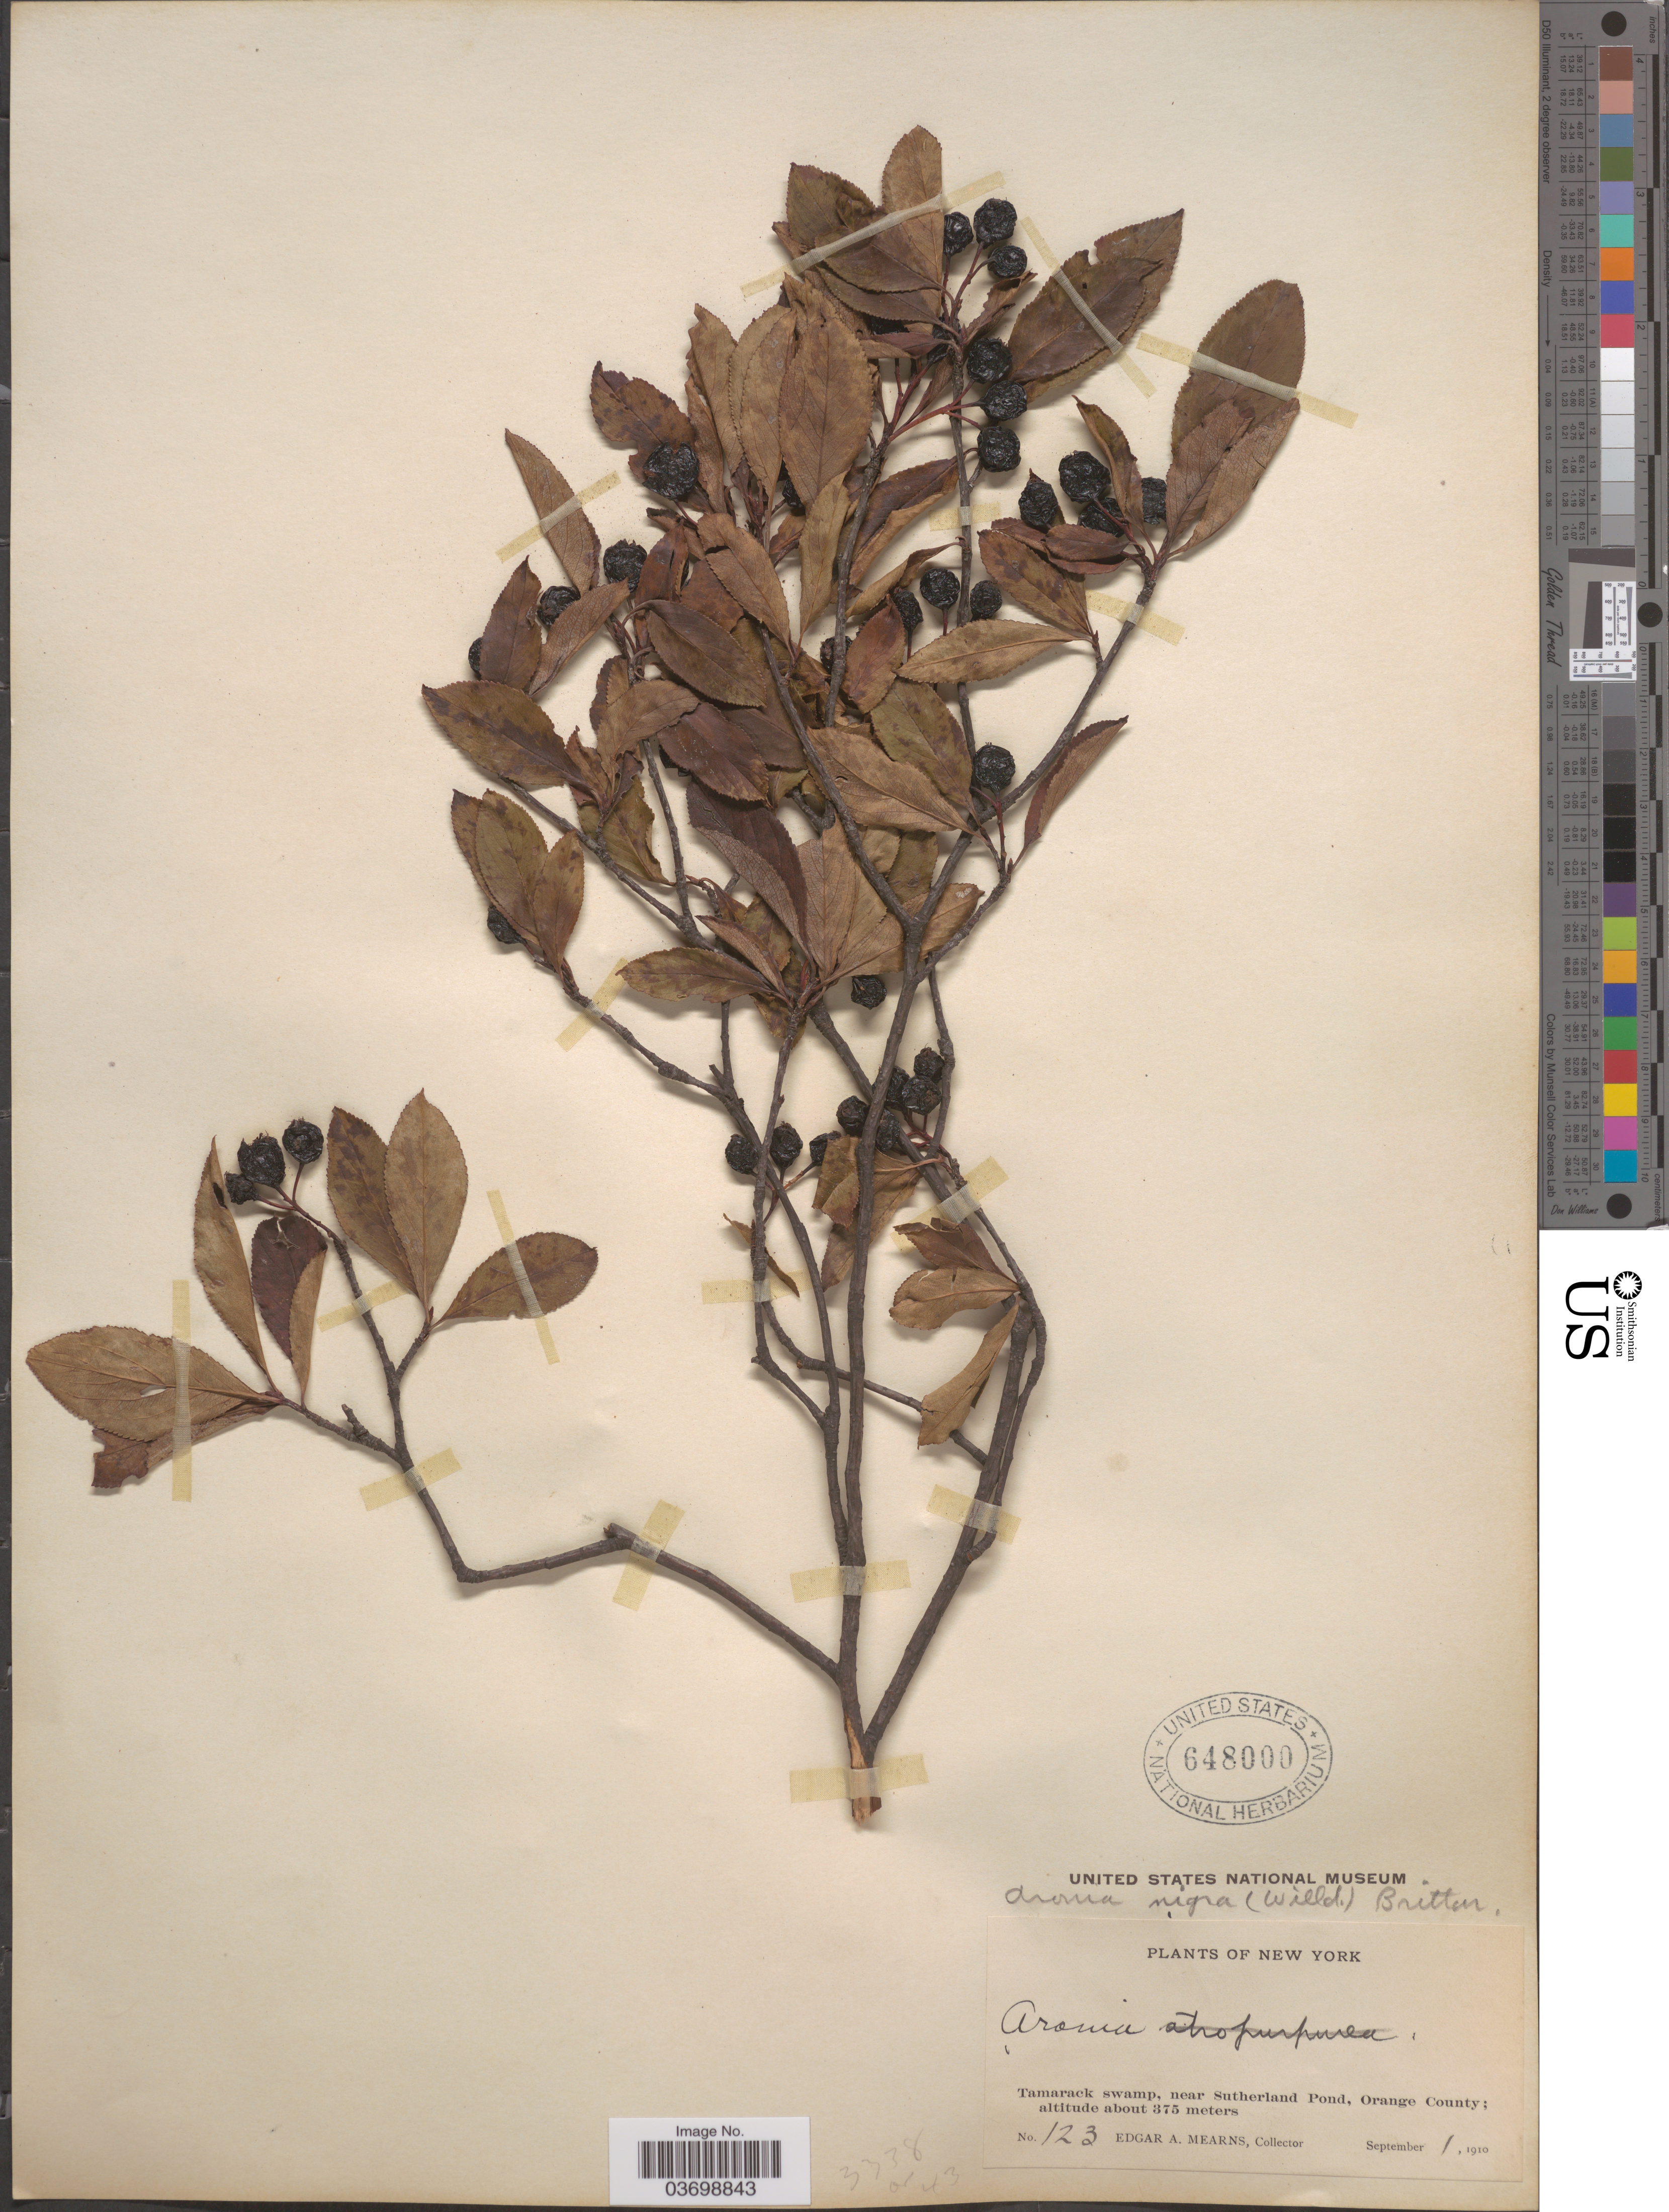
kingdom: Plantae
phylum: Tracheophyta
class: Magnoliopsida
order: Rosales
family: Rosaceae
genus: Aronia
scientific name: Aronia melanocarpa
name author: (Michx.) Elliott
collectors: E. A. Mearns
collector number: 123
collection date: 1910-09-01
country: United States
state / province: New York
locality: Tamarack swamp, near Sutherland Pond, Orange County.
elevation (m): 375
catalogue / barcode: US 648000